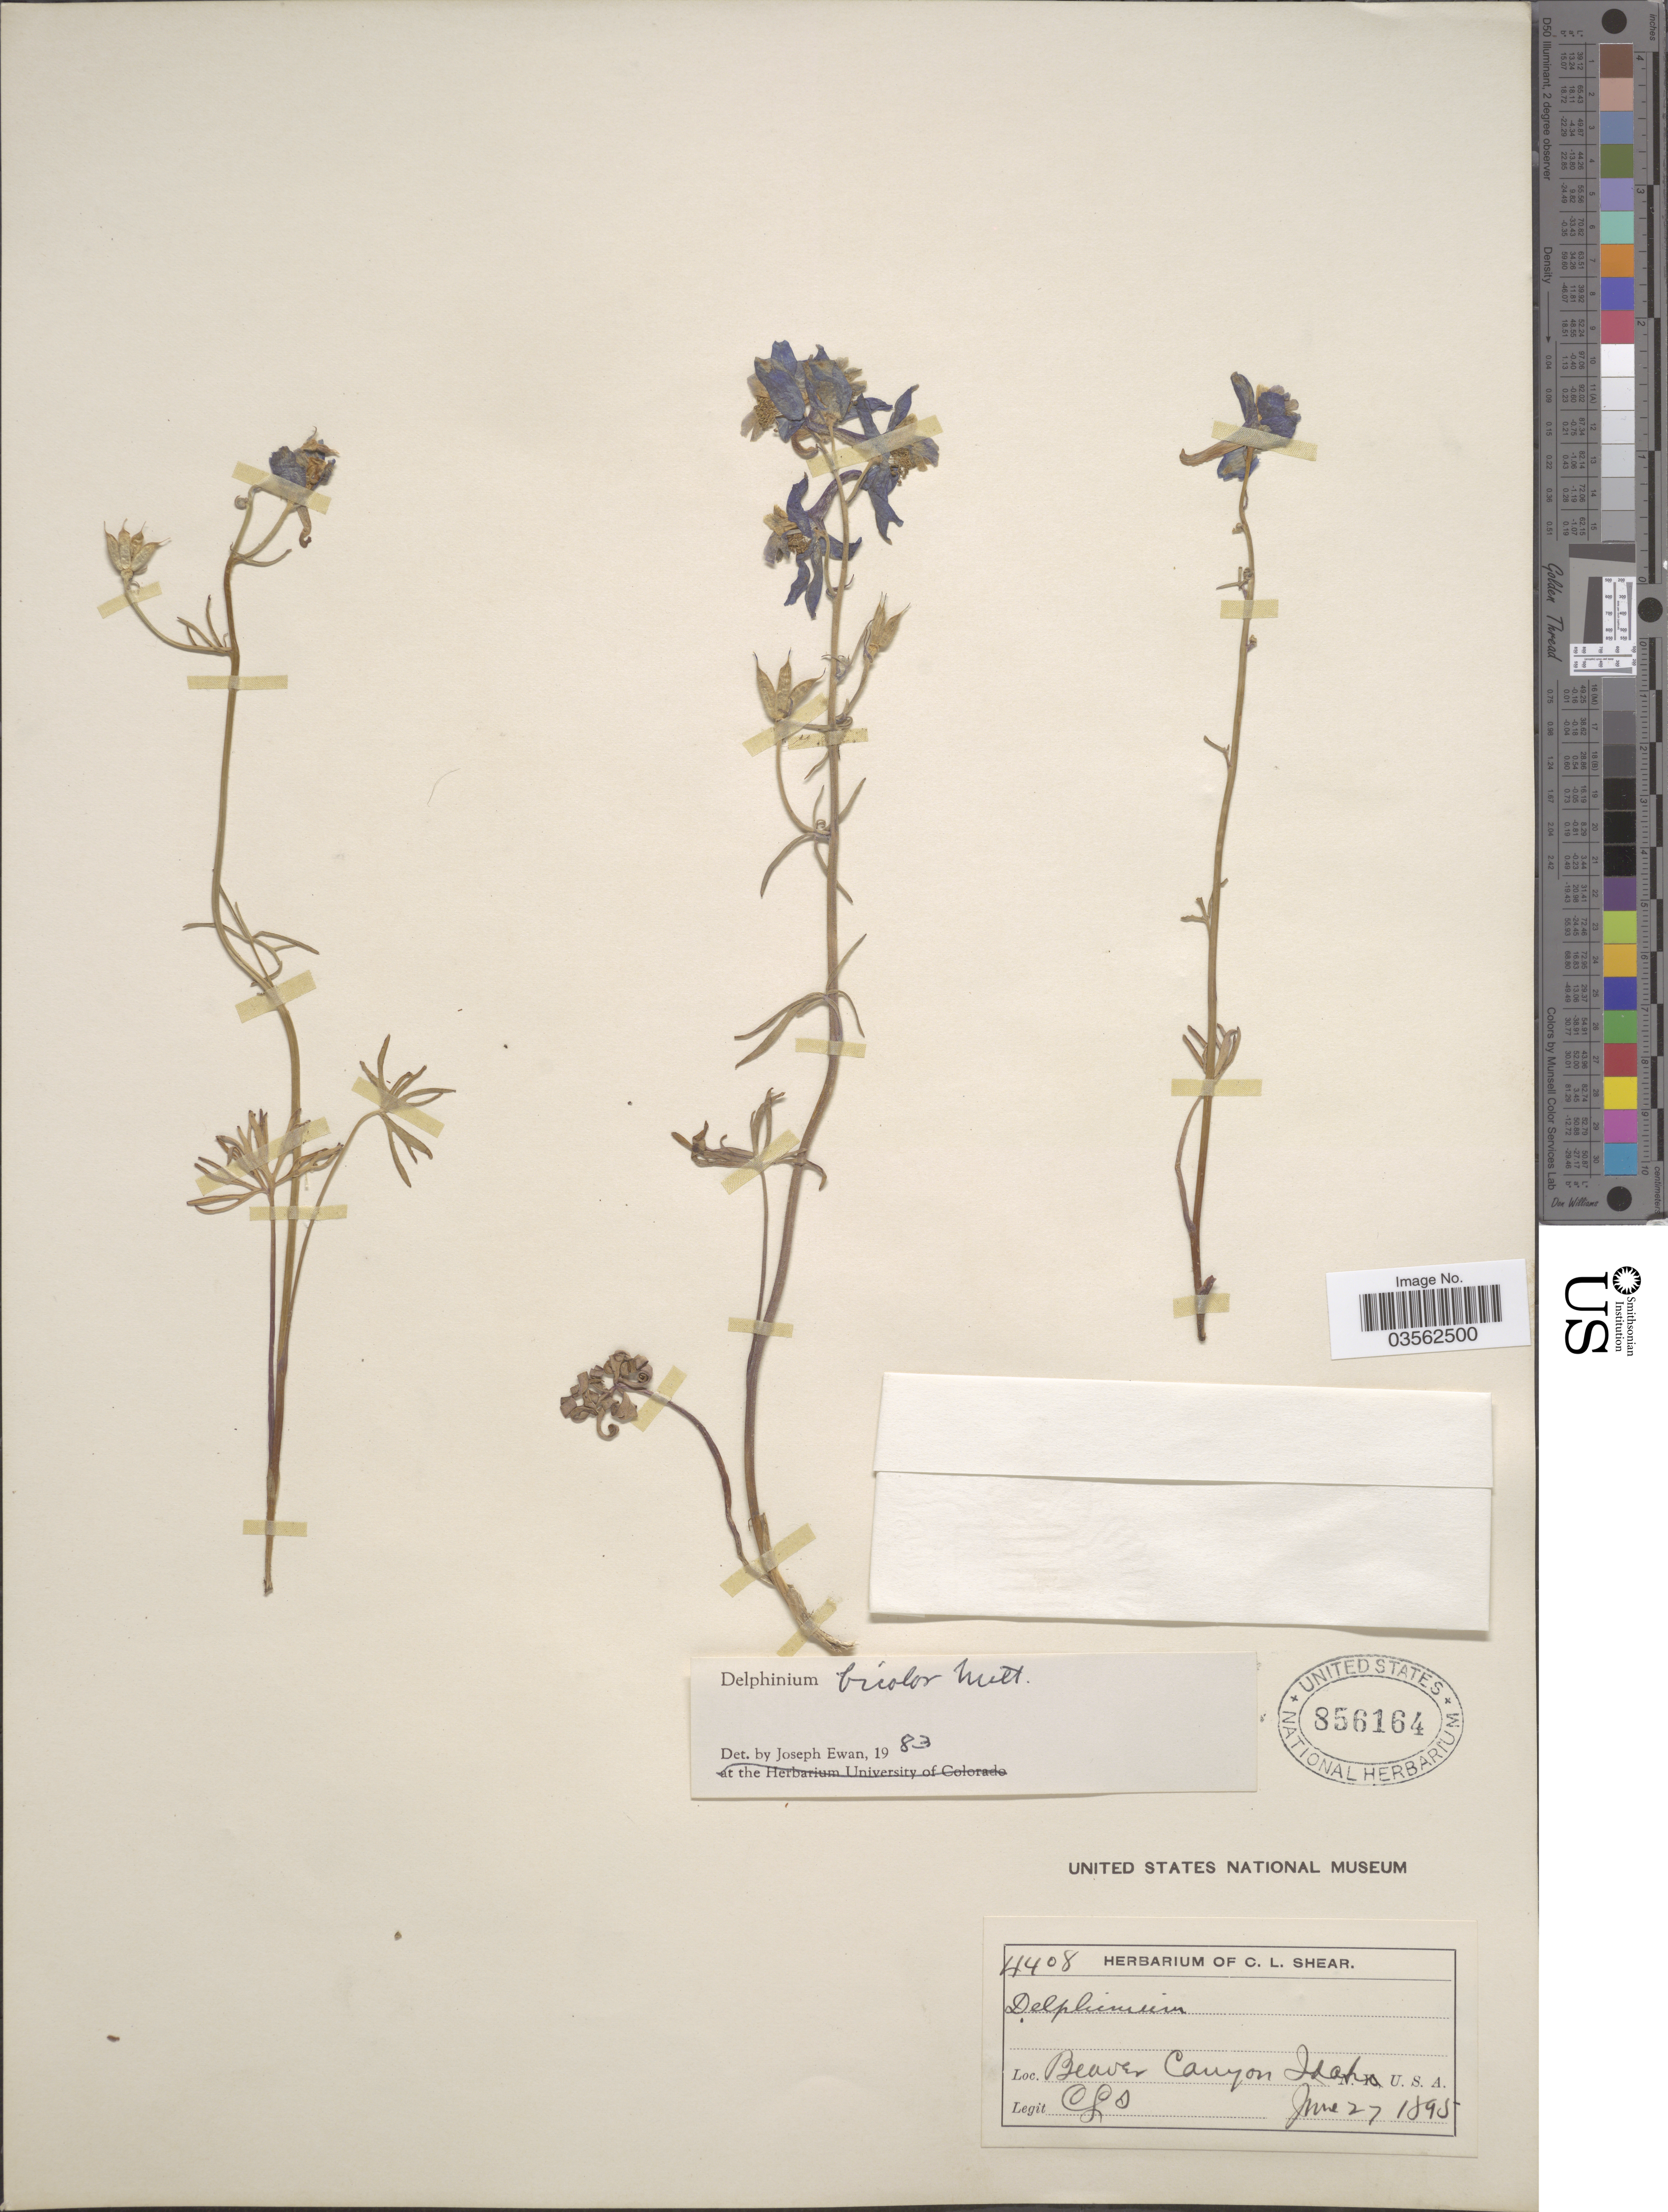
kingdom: Plantae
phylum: Tracheophyta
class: Magnoliopsida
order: Ranunculales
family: Ranunculaceae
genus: Delphinium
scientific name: Delphinium bicolor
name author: Nutt.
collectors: C. L. Shear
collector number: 4408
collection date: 1895-06-27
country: United States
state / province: Idaho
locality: Beaver Canyon. U.S.A.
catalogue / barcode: US 856164